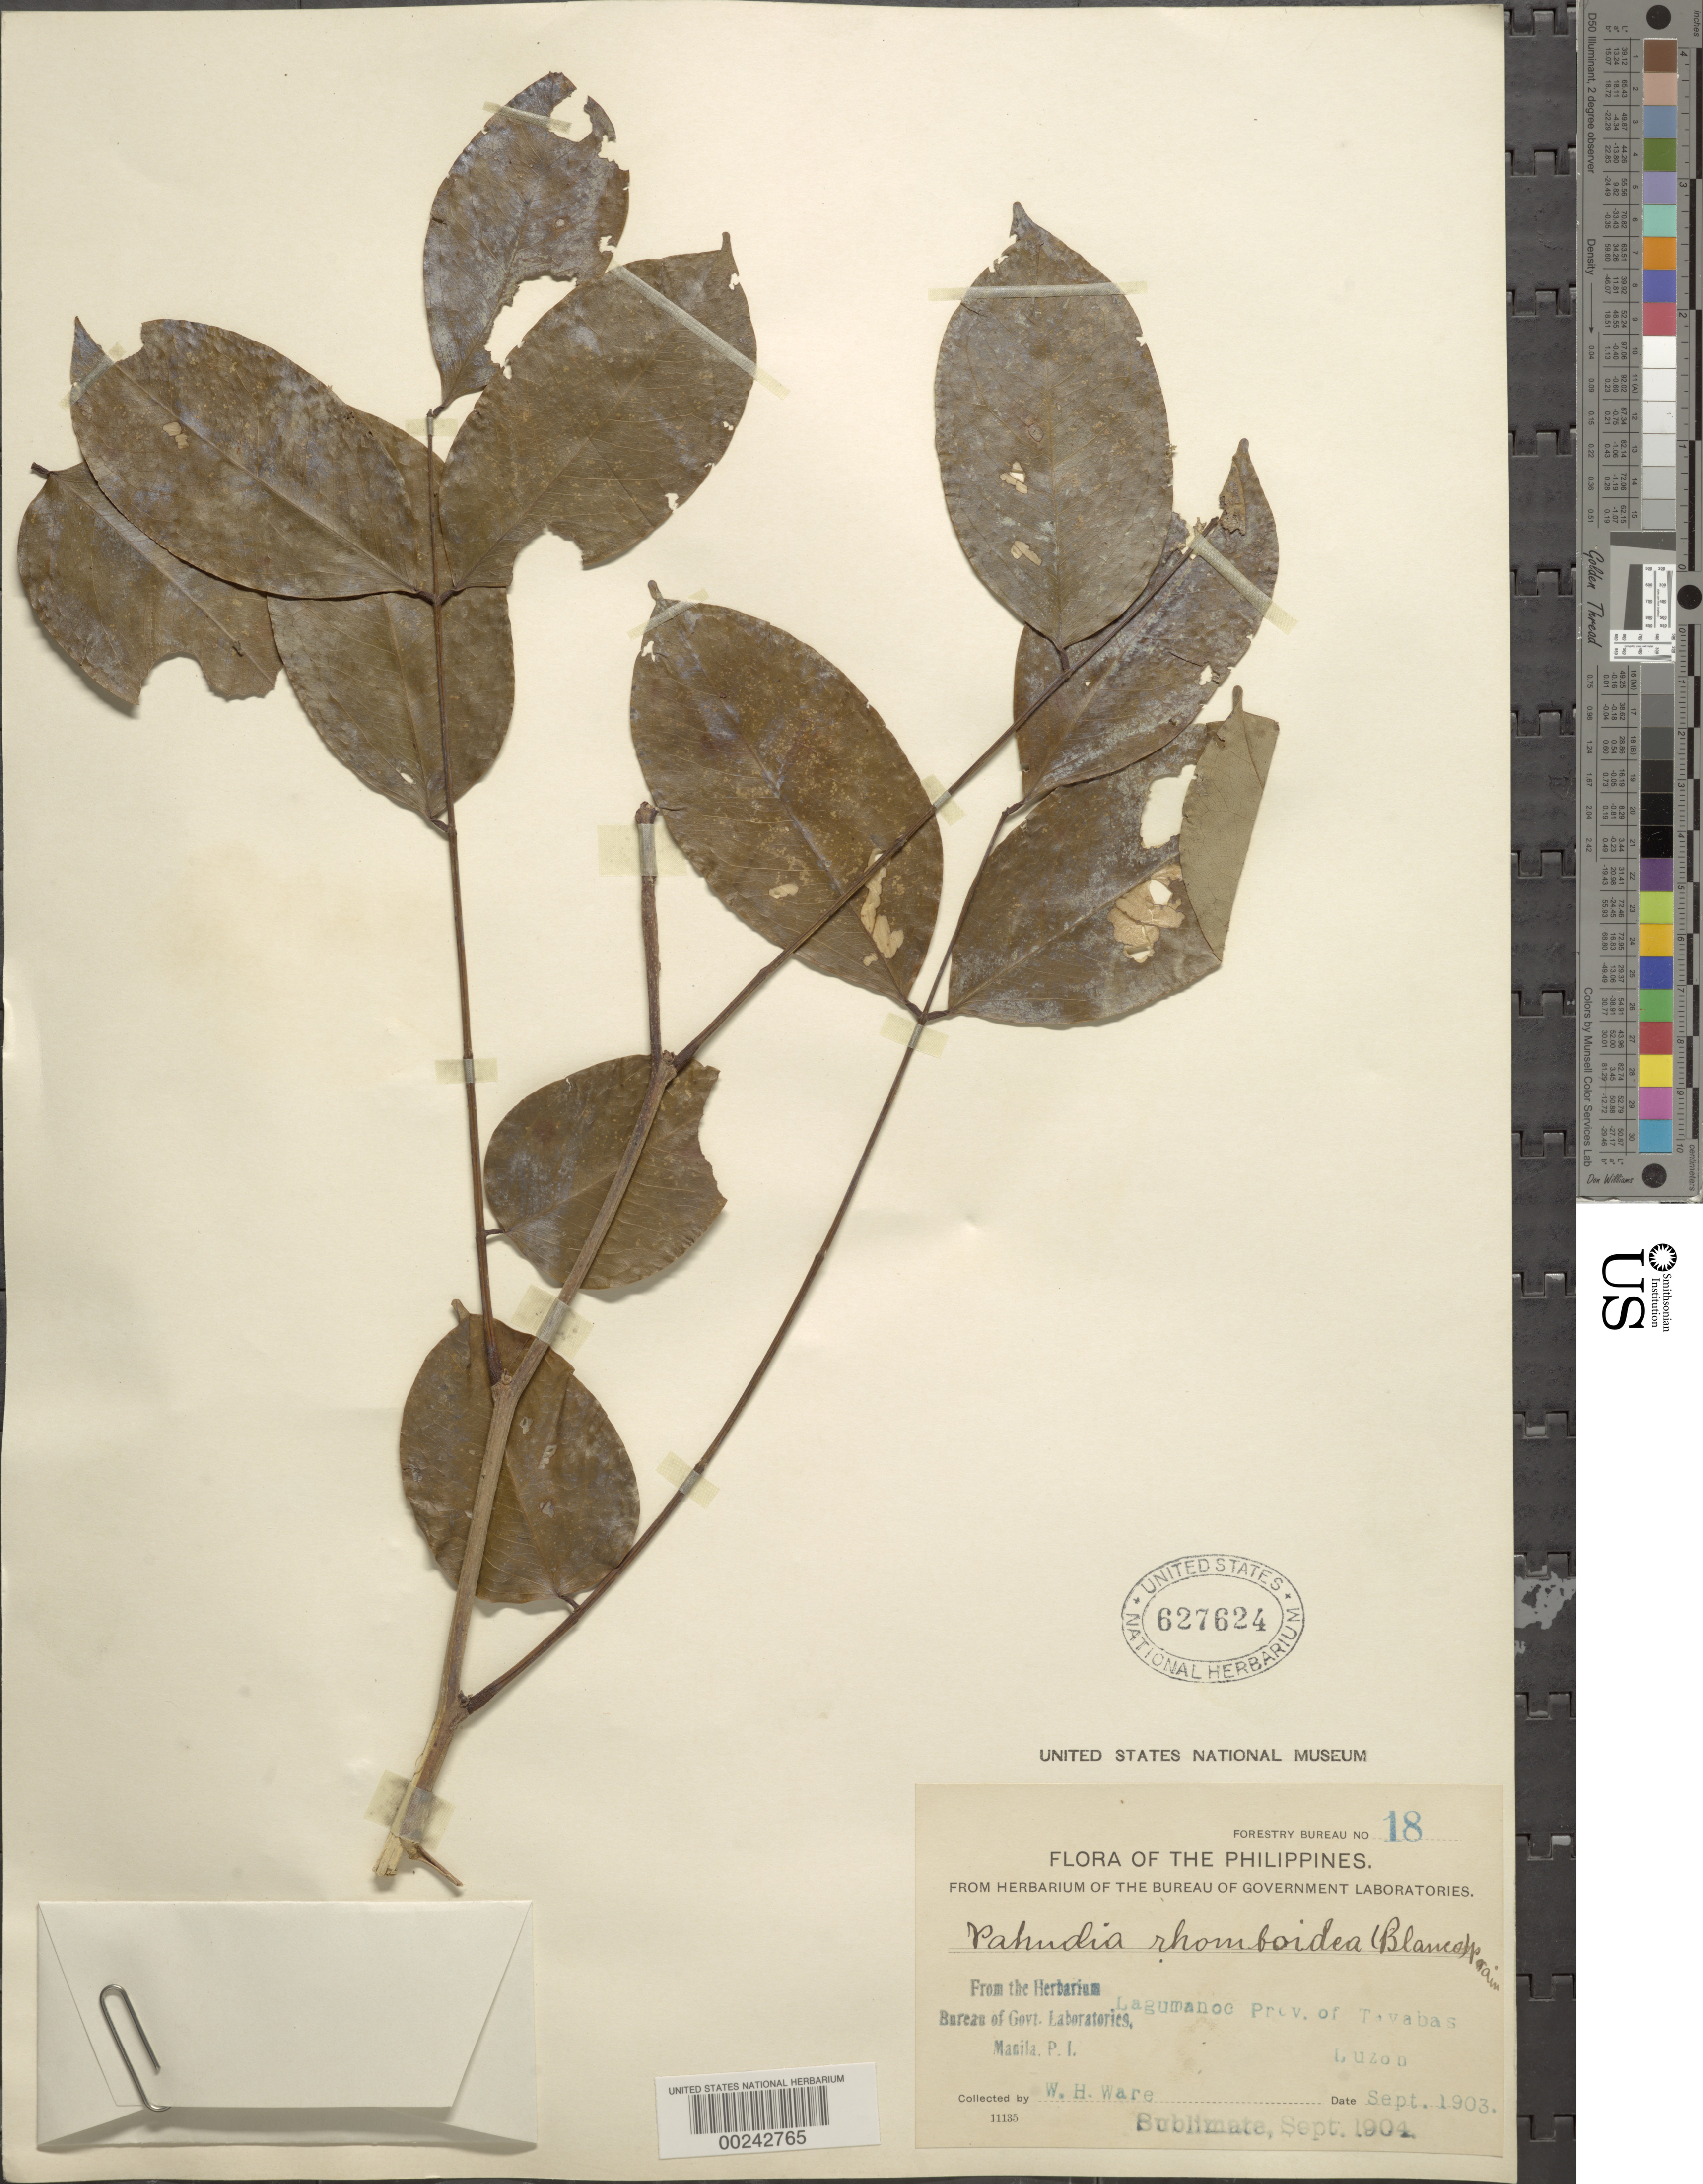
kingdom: Plantae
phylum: Tracheophyta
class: Magnoliopsida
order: Fabales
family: Fabaceae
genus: Afzelia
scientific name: Afzelia rhomboidea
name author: (Blanco) S. Vidal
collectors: W. Ware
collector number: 18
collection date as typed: Sep 1903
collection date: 1903-09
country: Philippines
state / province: Calabarzon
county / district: Quezon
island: Luzon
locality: Lagumanoc, tayabas prov. [= quezon province]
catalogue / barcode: US 627624